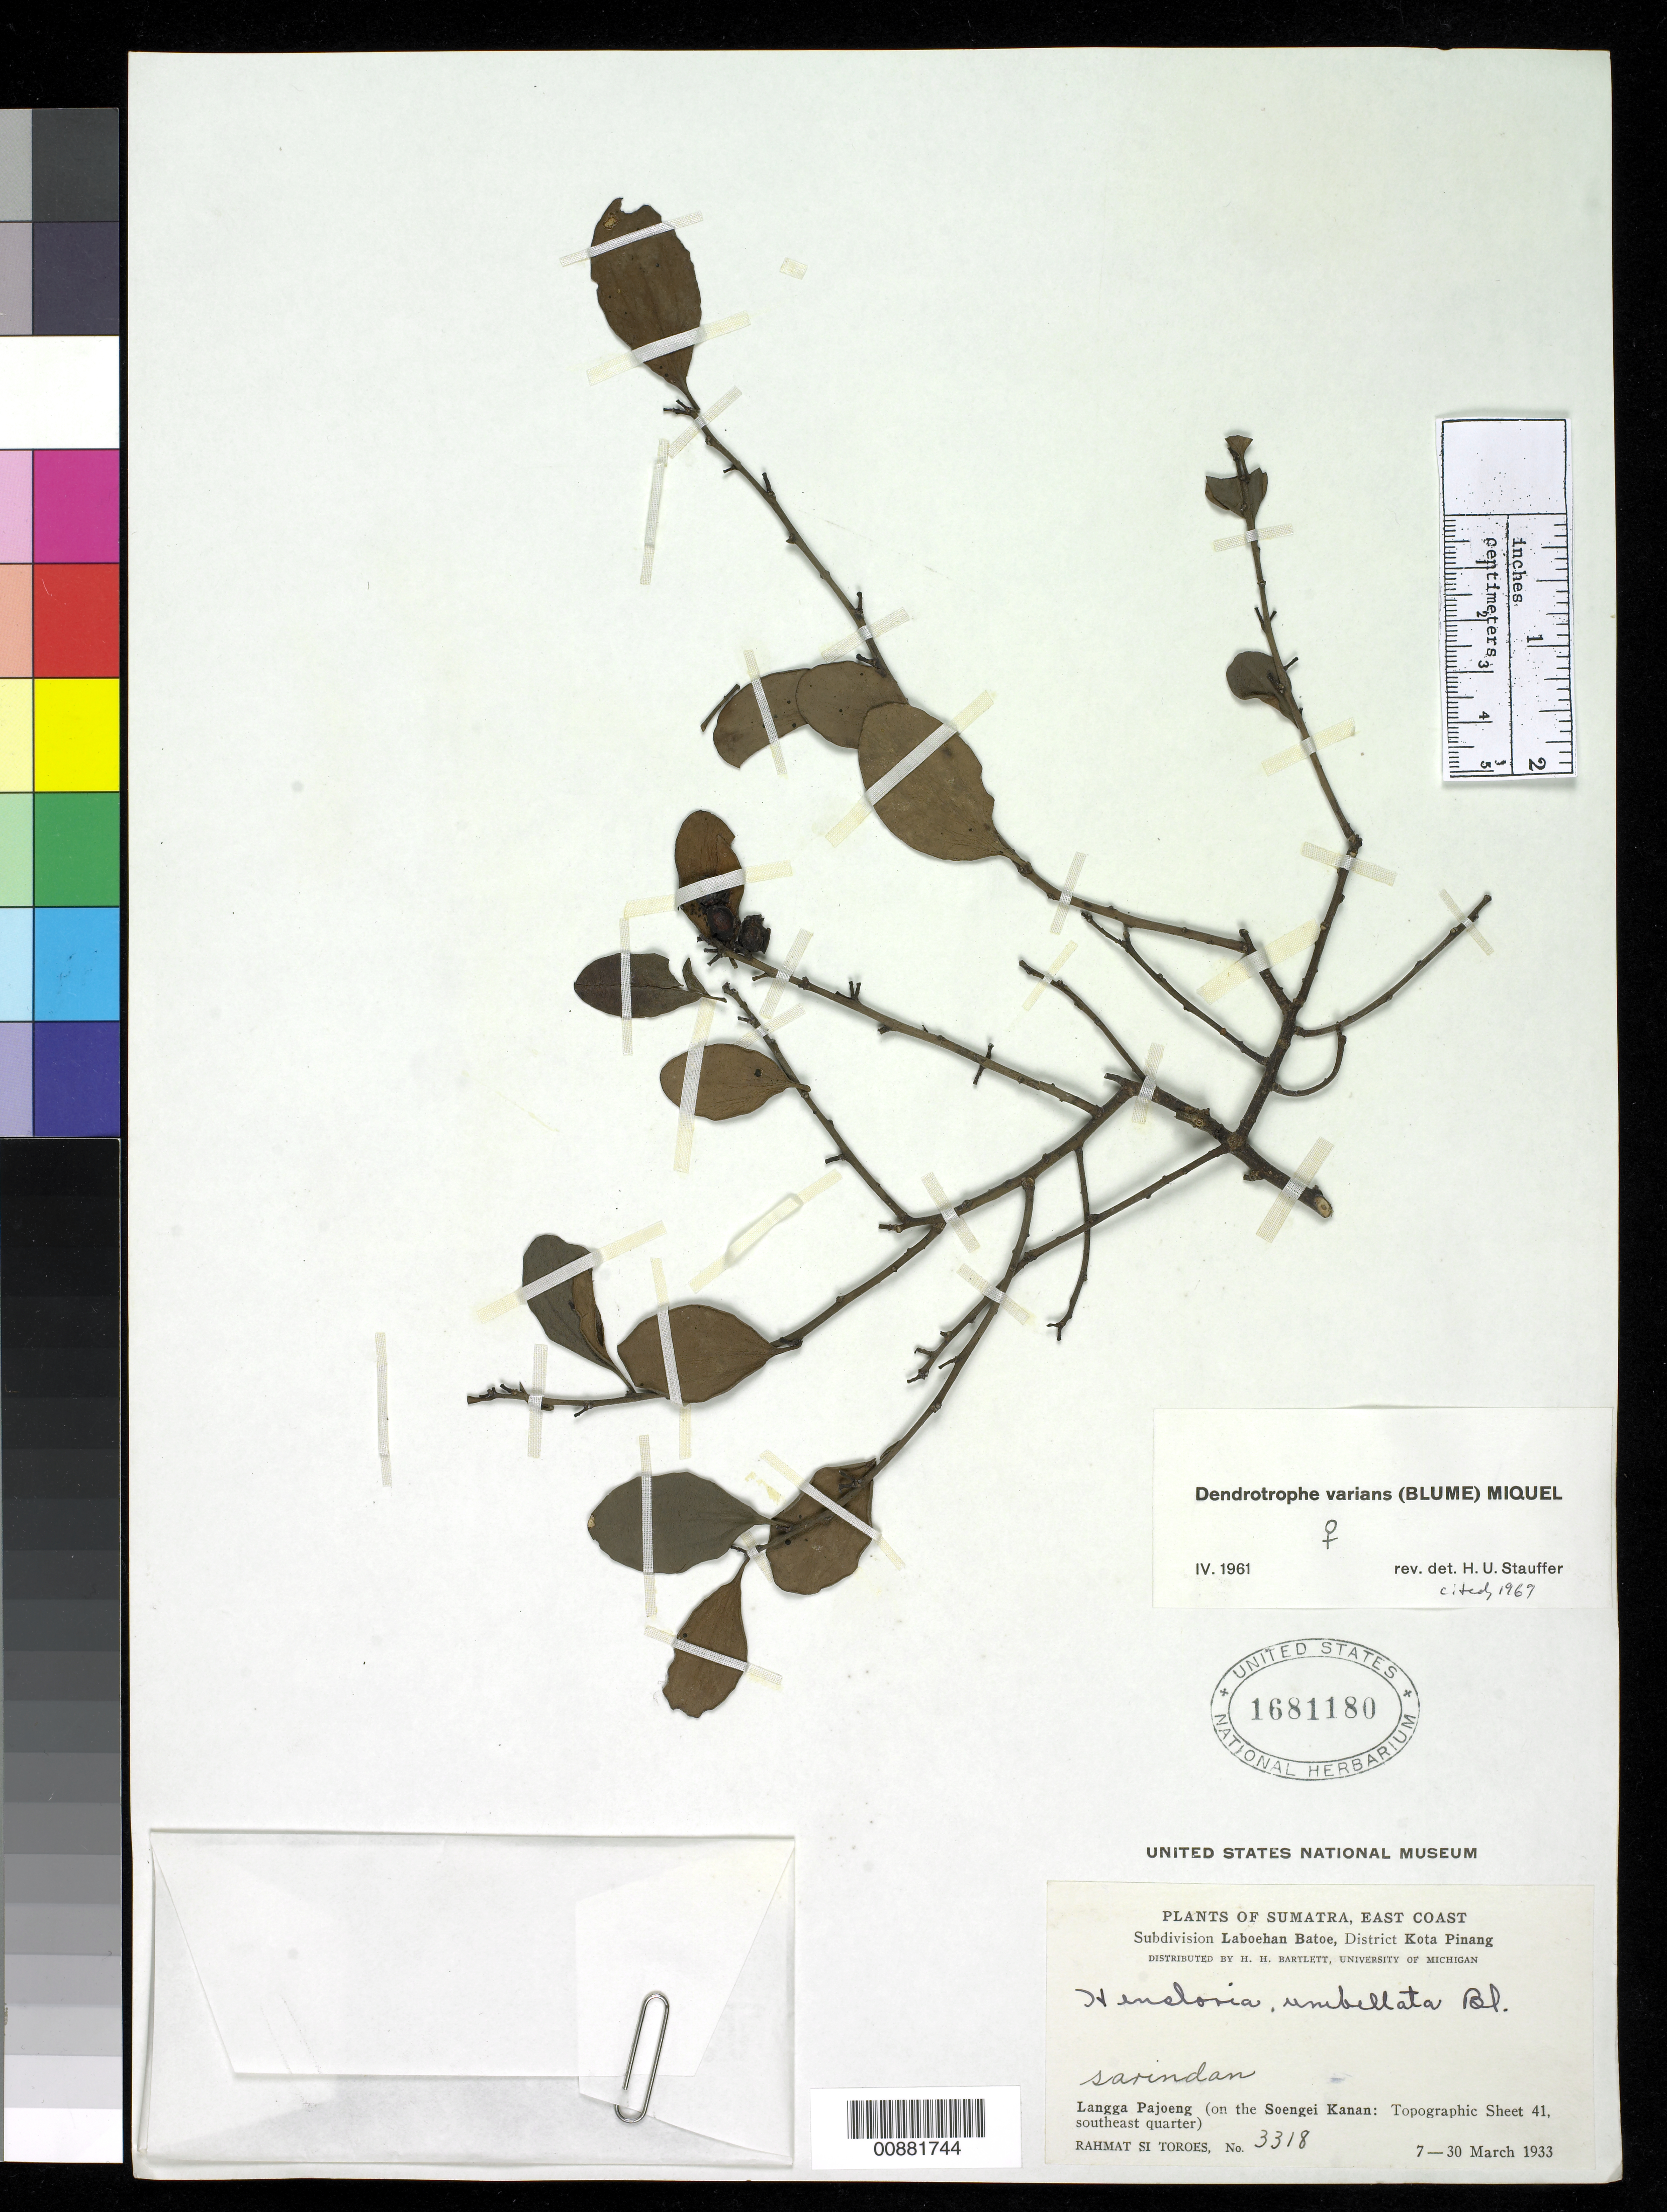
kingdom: Plantae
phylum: Tracheophyta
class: Magnoliopsida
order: Santalales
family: Amphorogynaceae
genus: Dendrotrophe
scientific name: Dendrotrophe varians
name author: (Blume) Miq.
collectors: Rahmat Si Boeea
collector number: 3318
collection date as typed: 07 Mar 1933 to 30 Mar 1933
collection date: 1933-03-07/1933-03-30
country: Indonesia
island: Sumatra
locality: E Coast, Langga Pajoeng (on the Soengei Kanan)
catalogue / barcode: US 1681180